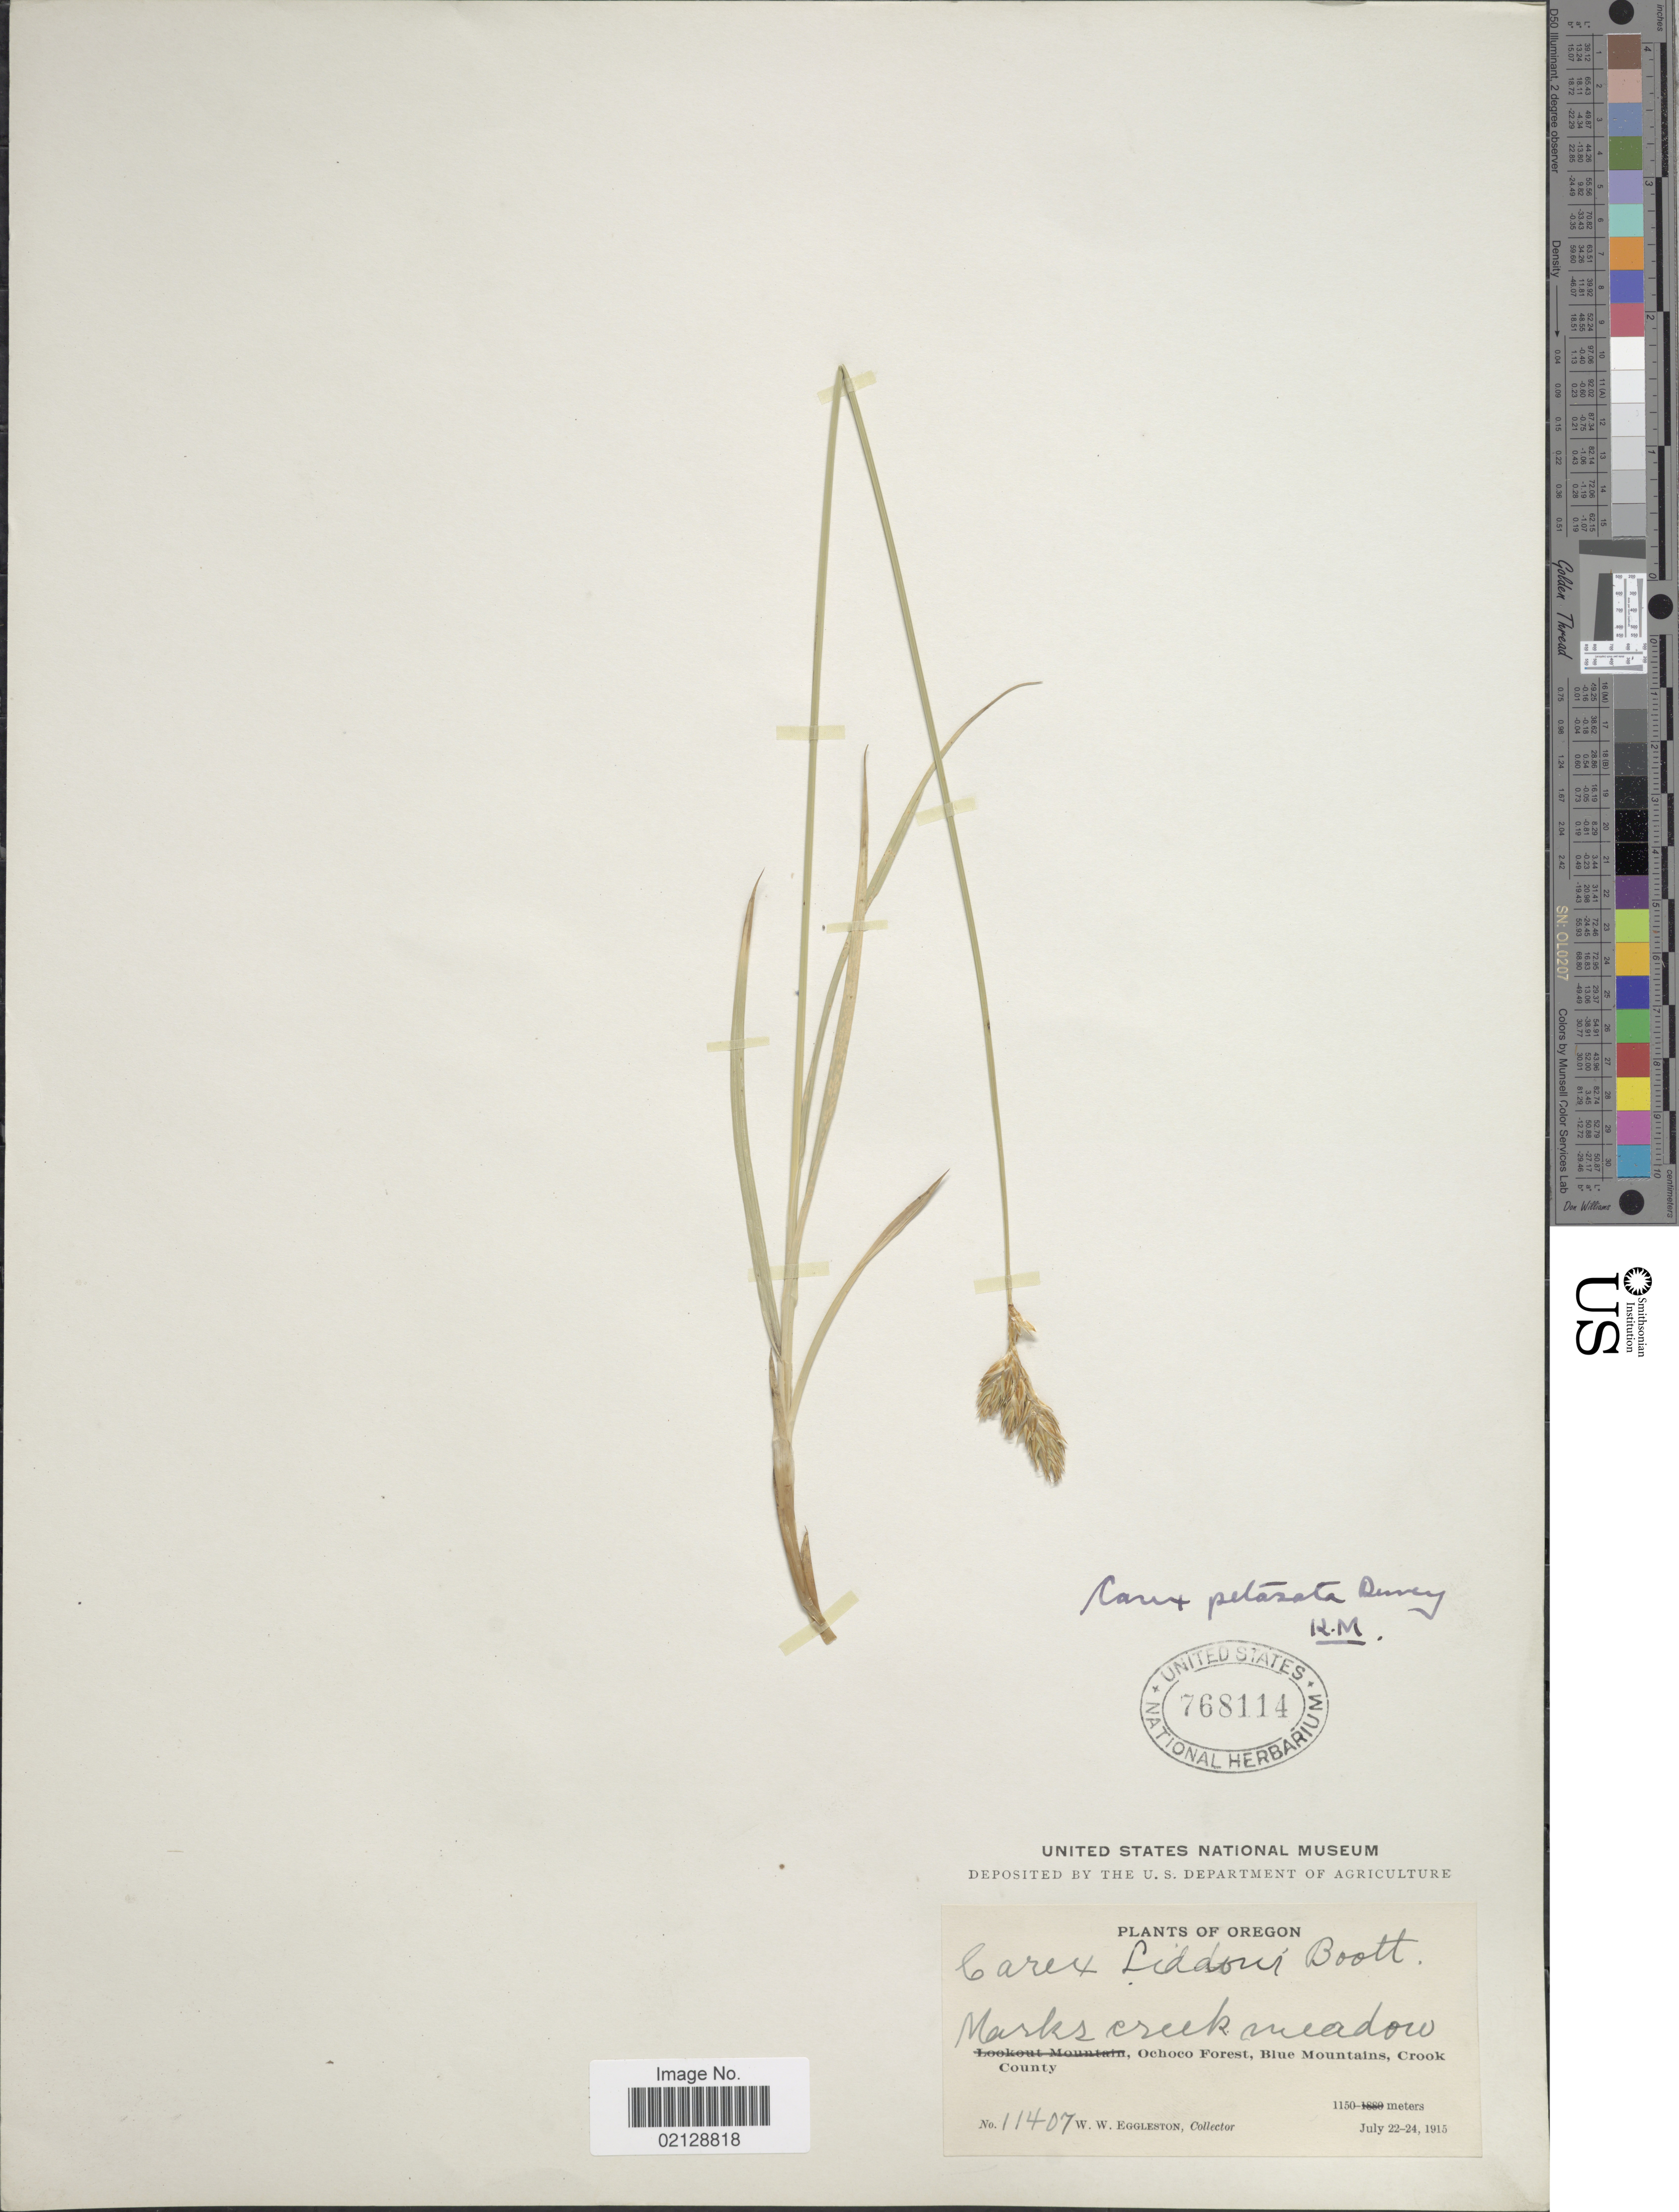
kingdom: Plantae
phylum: Tracheophyta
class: Liliopsida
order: Poales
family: Cyperaceae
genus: Carex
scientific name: Carex petasata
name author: Dewey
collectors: W. W. Eggleston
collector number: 11407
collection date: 1915-04-22/1915-07-24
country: United States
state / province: Oregon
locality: Marks creek meadow, Ochoco Forest, Blue Mountains, Crook County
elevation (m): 1150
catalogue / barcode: US 768114